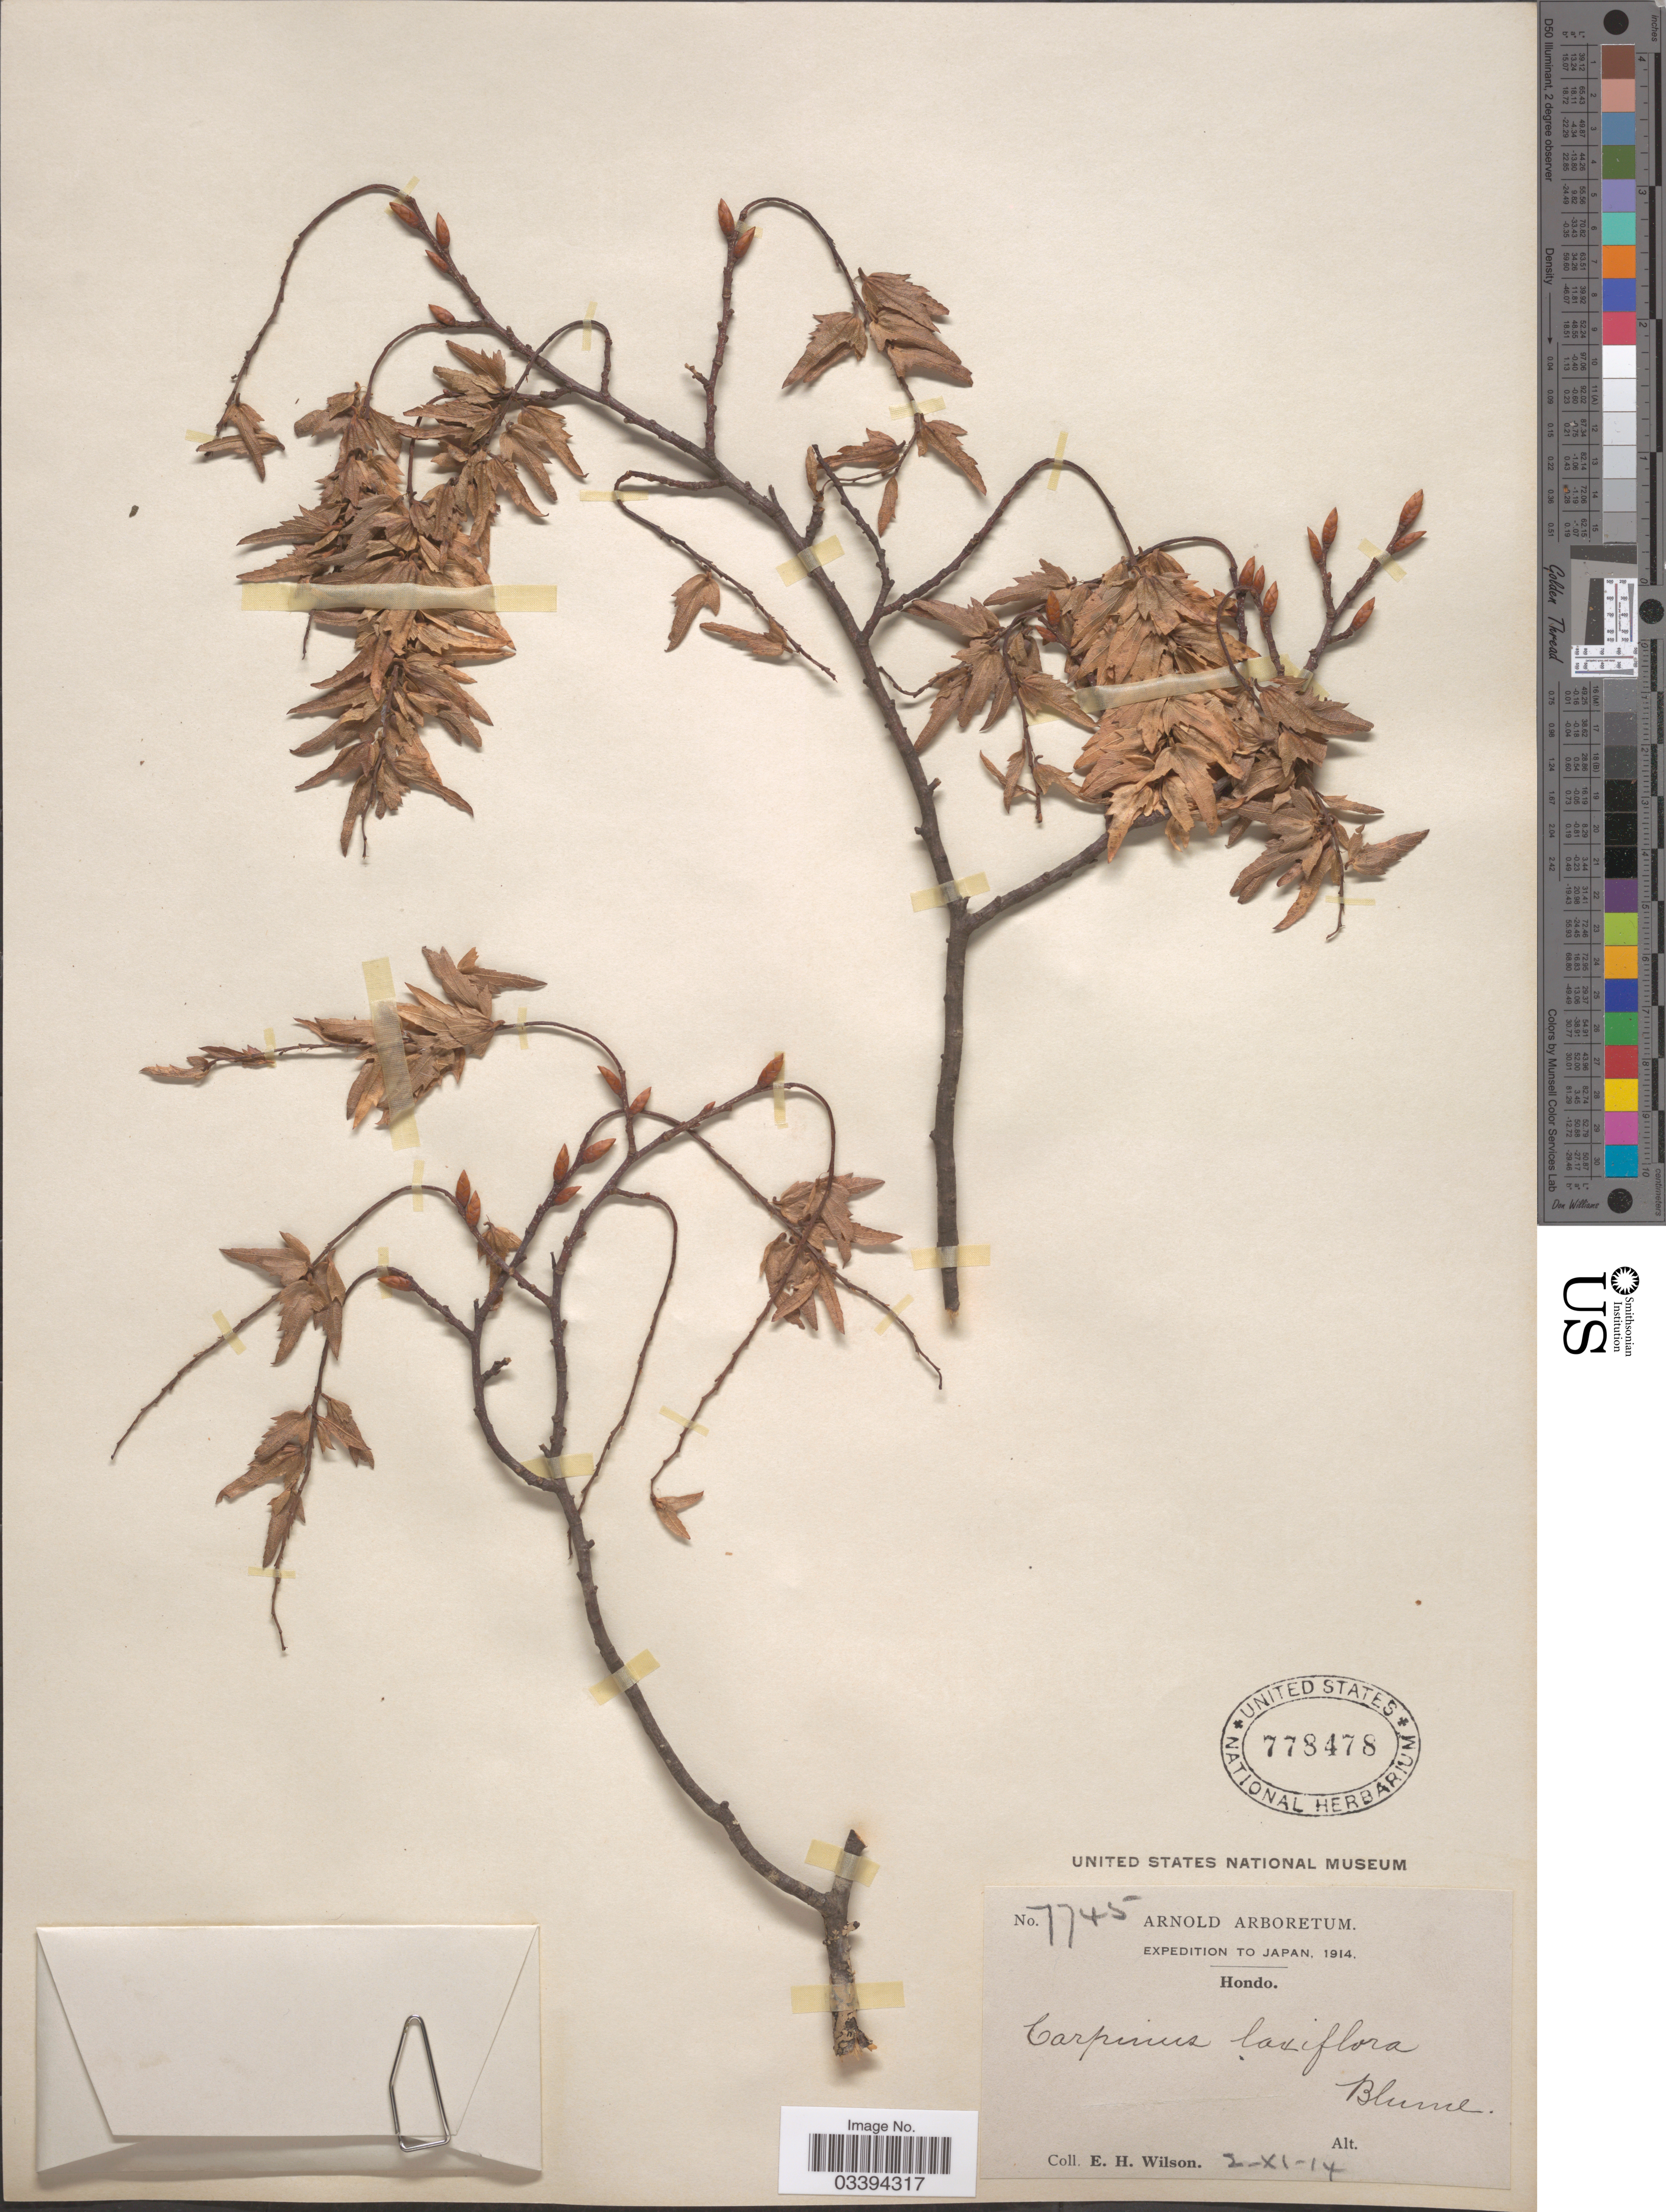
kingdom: Plantae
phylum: Tracheophyta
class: Magnoliopsida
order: Fagales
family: Betulaceae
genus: Carpinus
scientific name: Carpinus laxiflora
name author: (Siebold & Zucc.) Blume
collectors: E. Wilson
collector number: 7745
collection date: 1914-11-02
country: Japan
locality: Hondo.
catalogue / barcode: US 778478